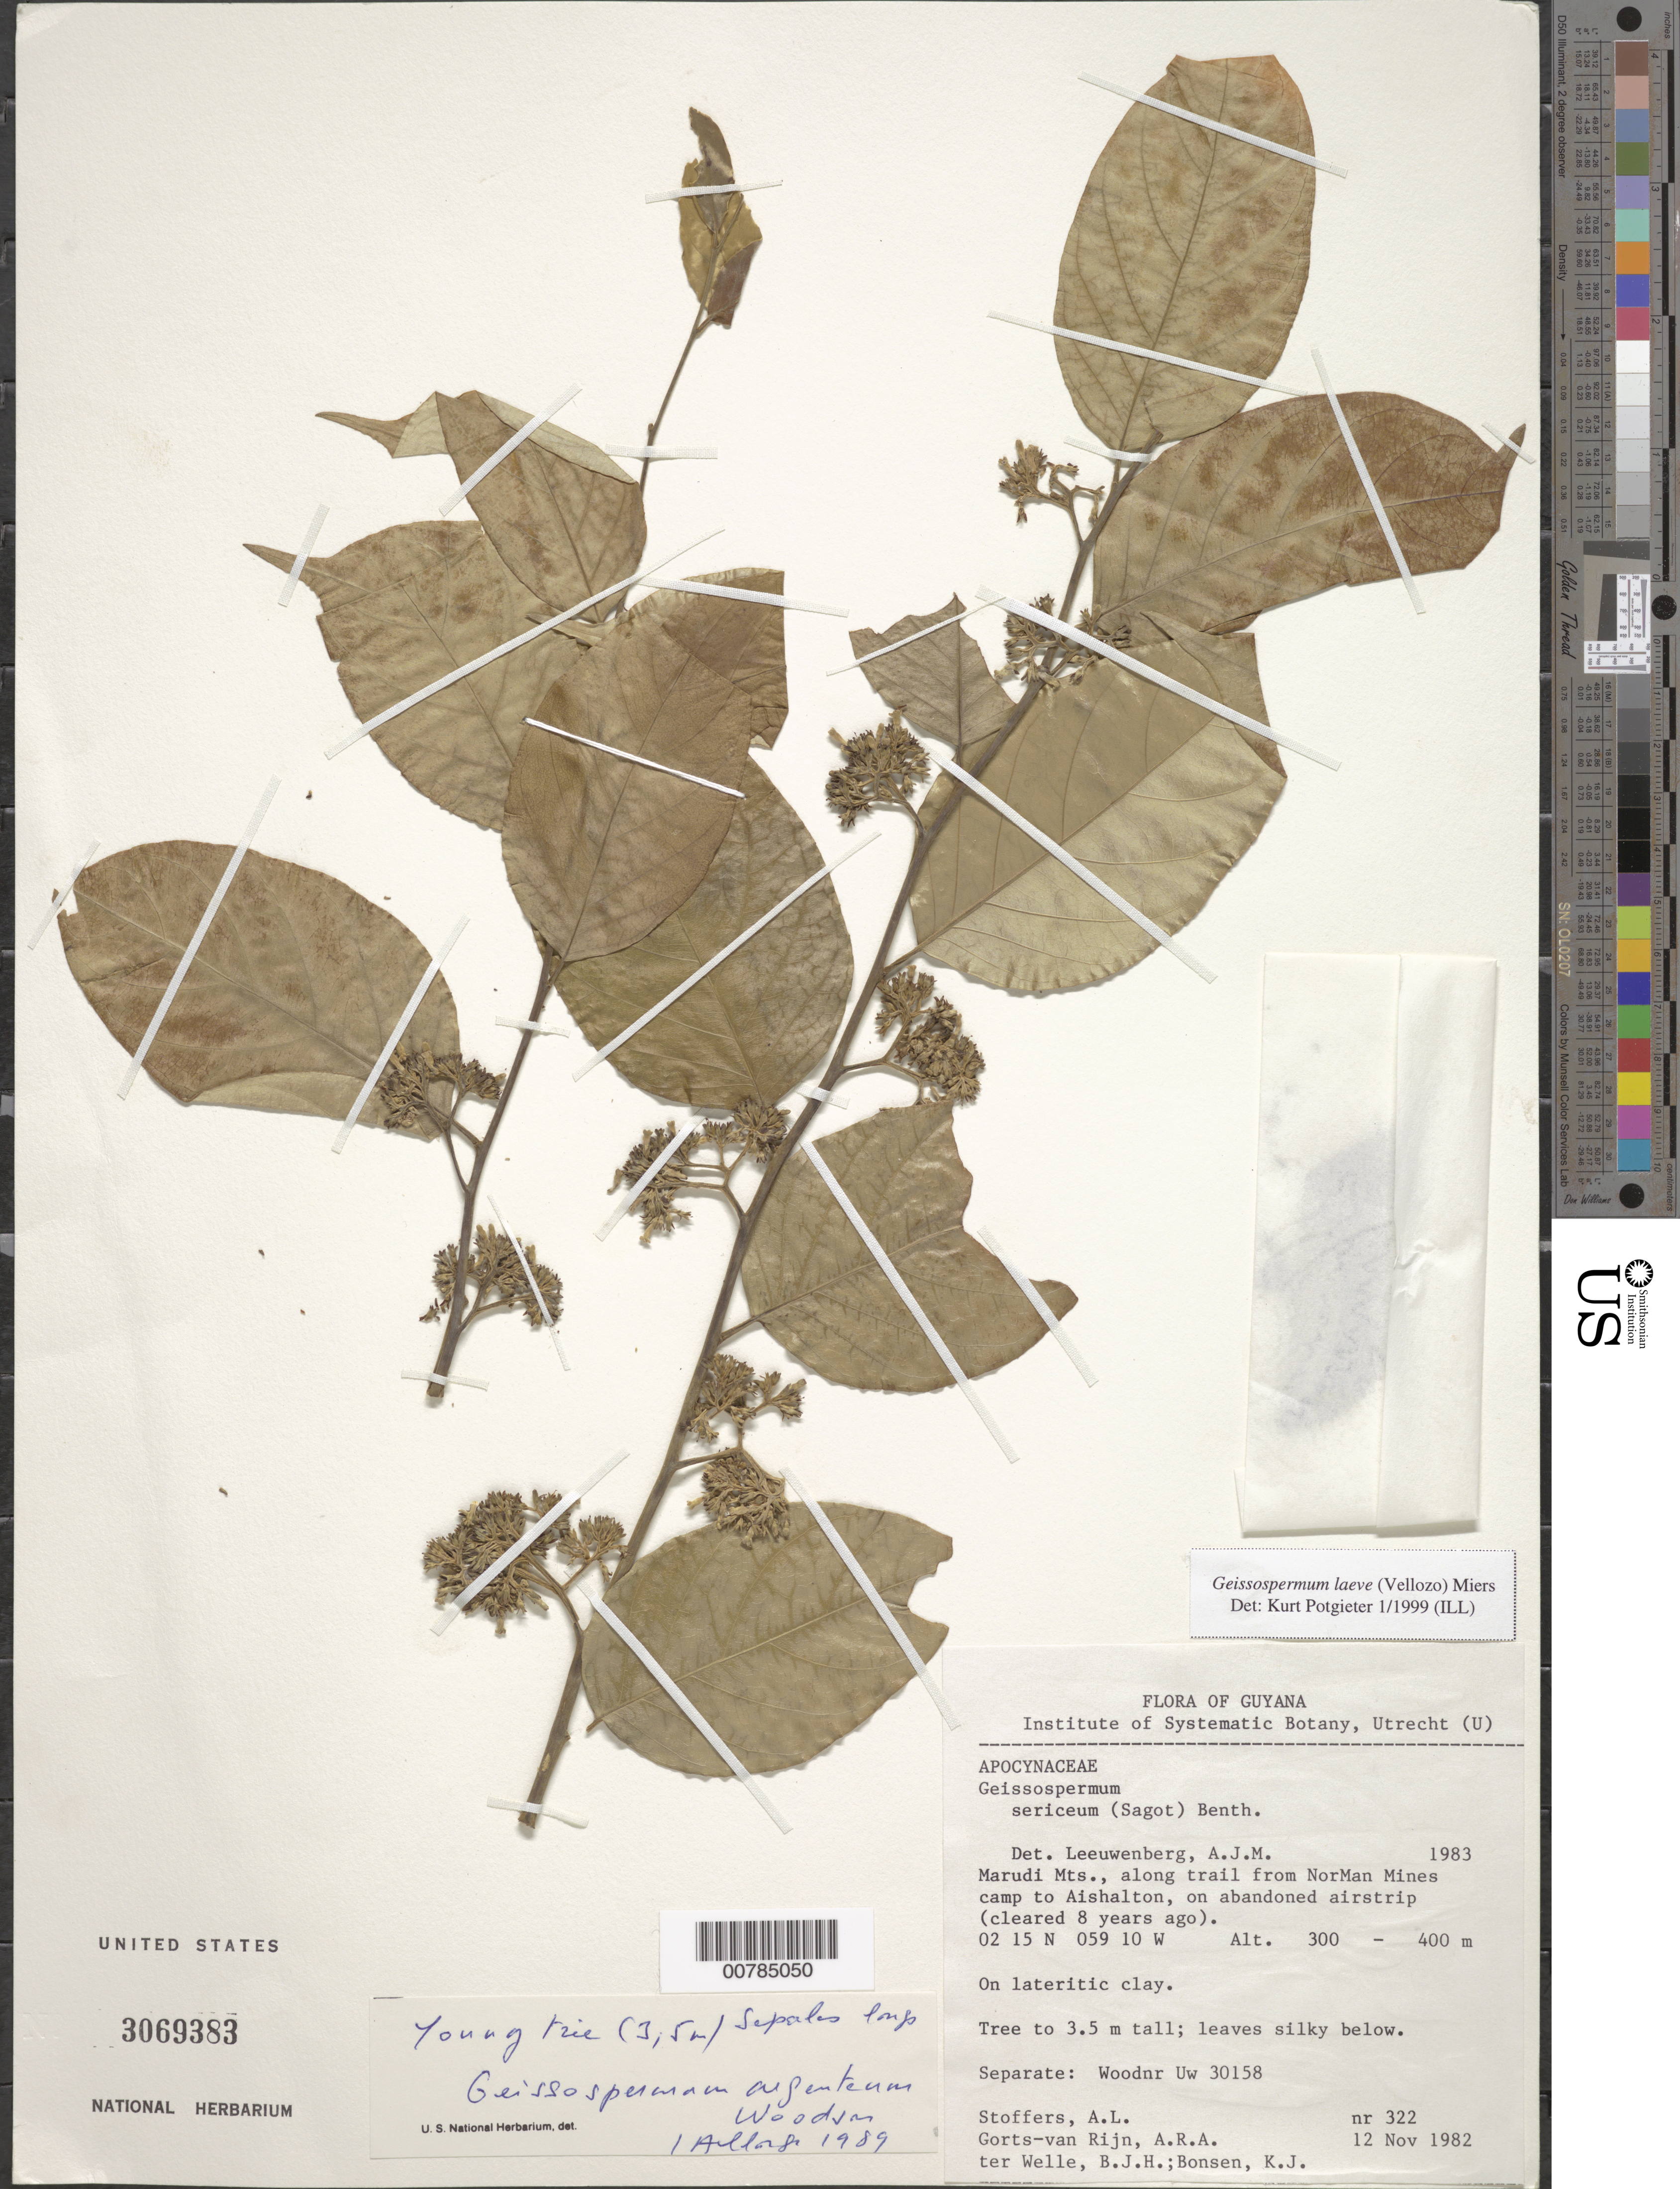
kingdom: Plantae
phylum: Tracheophyta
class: Magnoliopsida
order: Gentianales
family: Apocynaceae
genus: Geissospermum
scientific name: Geissospermum laeve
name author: (Thunb.) Miers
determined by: Potgieter, K.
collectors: A. Stoffers, A. .R. A. Görts-van Rijn, B. Welle & K. Bonsen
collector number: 322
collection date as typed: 12-Nov-82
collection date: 1982-11-12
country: Guyana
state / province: U. Takutu-U. Essequibo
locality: Marudi Mts., along trail from NorMan Mines to Aishalton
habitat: Abandoned airstrip (cleared 8 years ago); on lateritic clay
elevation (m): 300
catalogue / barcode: US 3069383